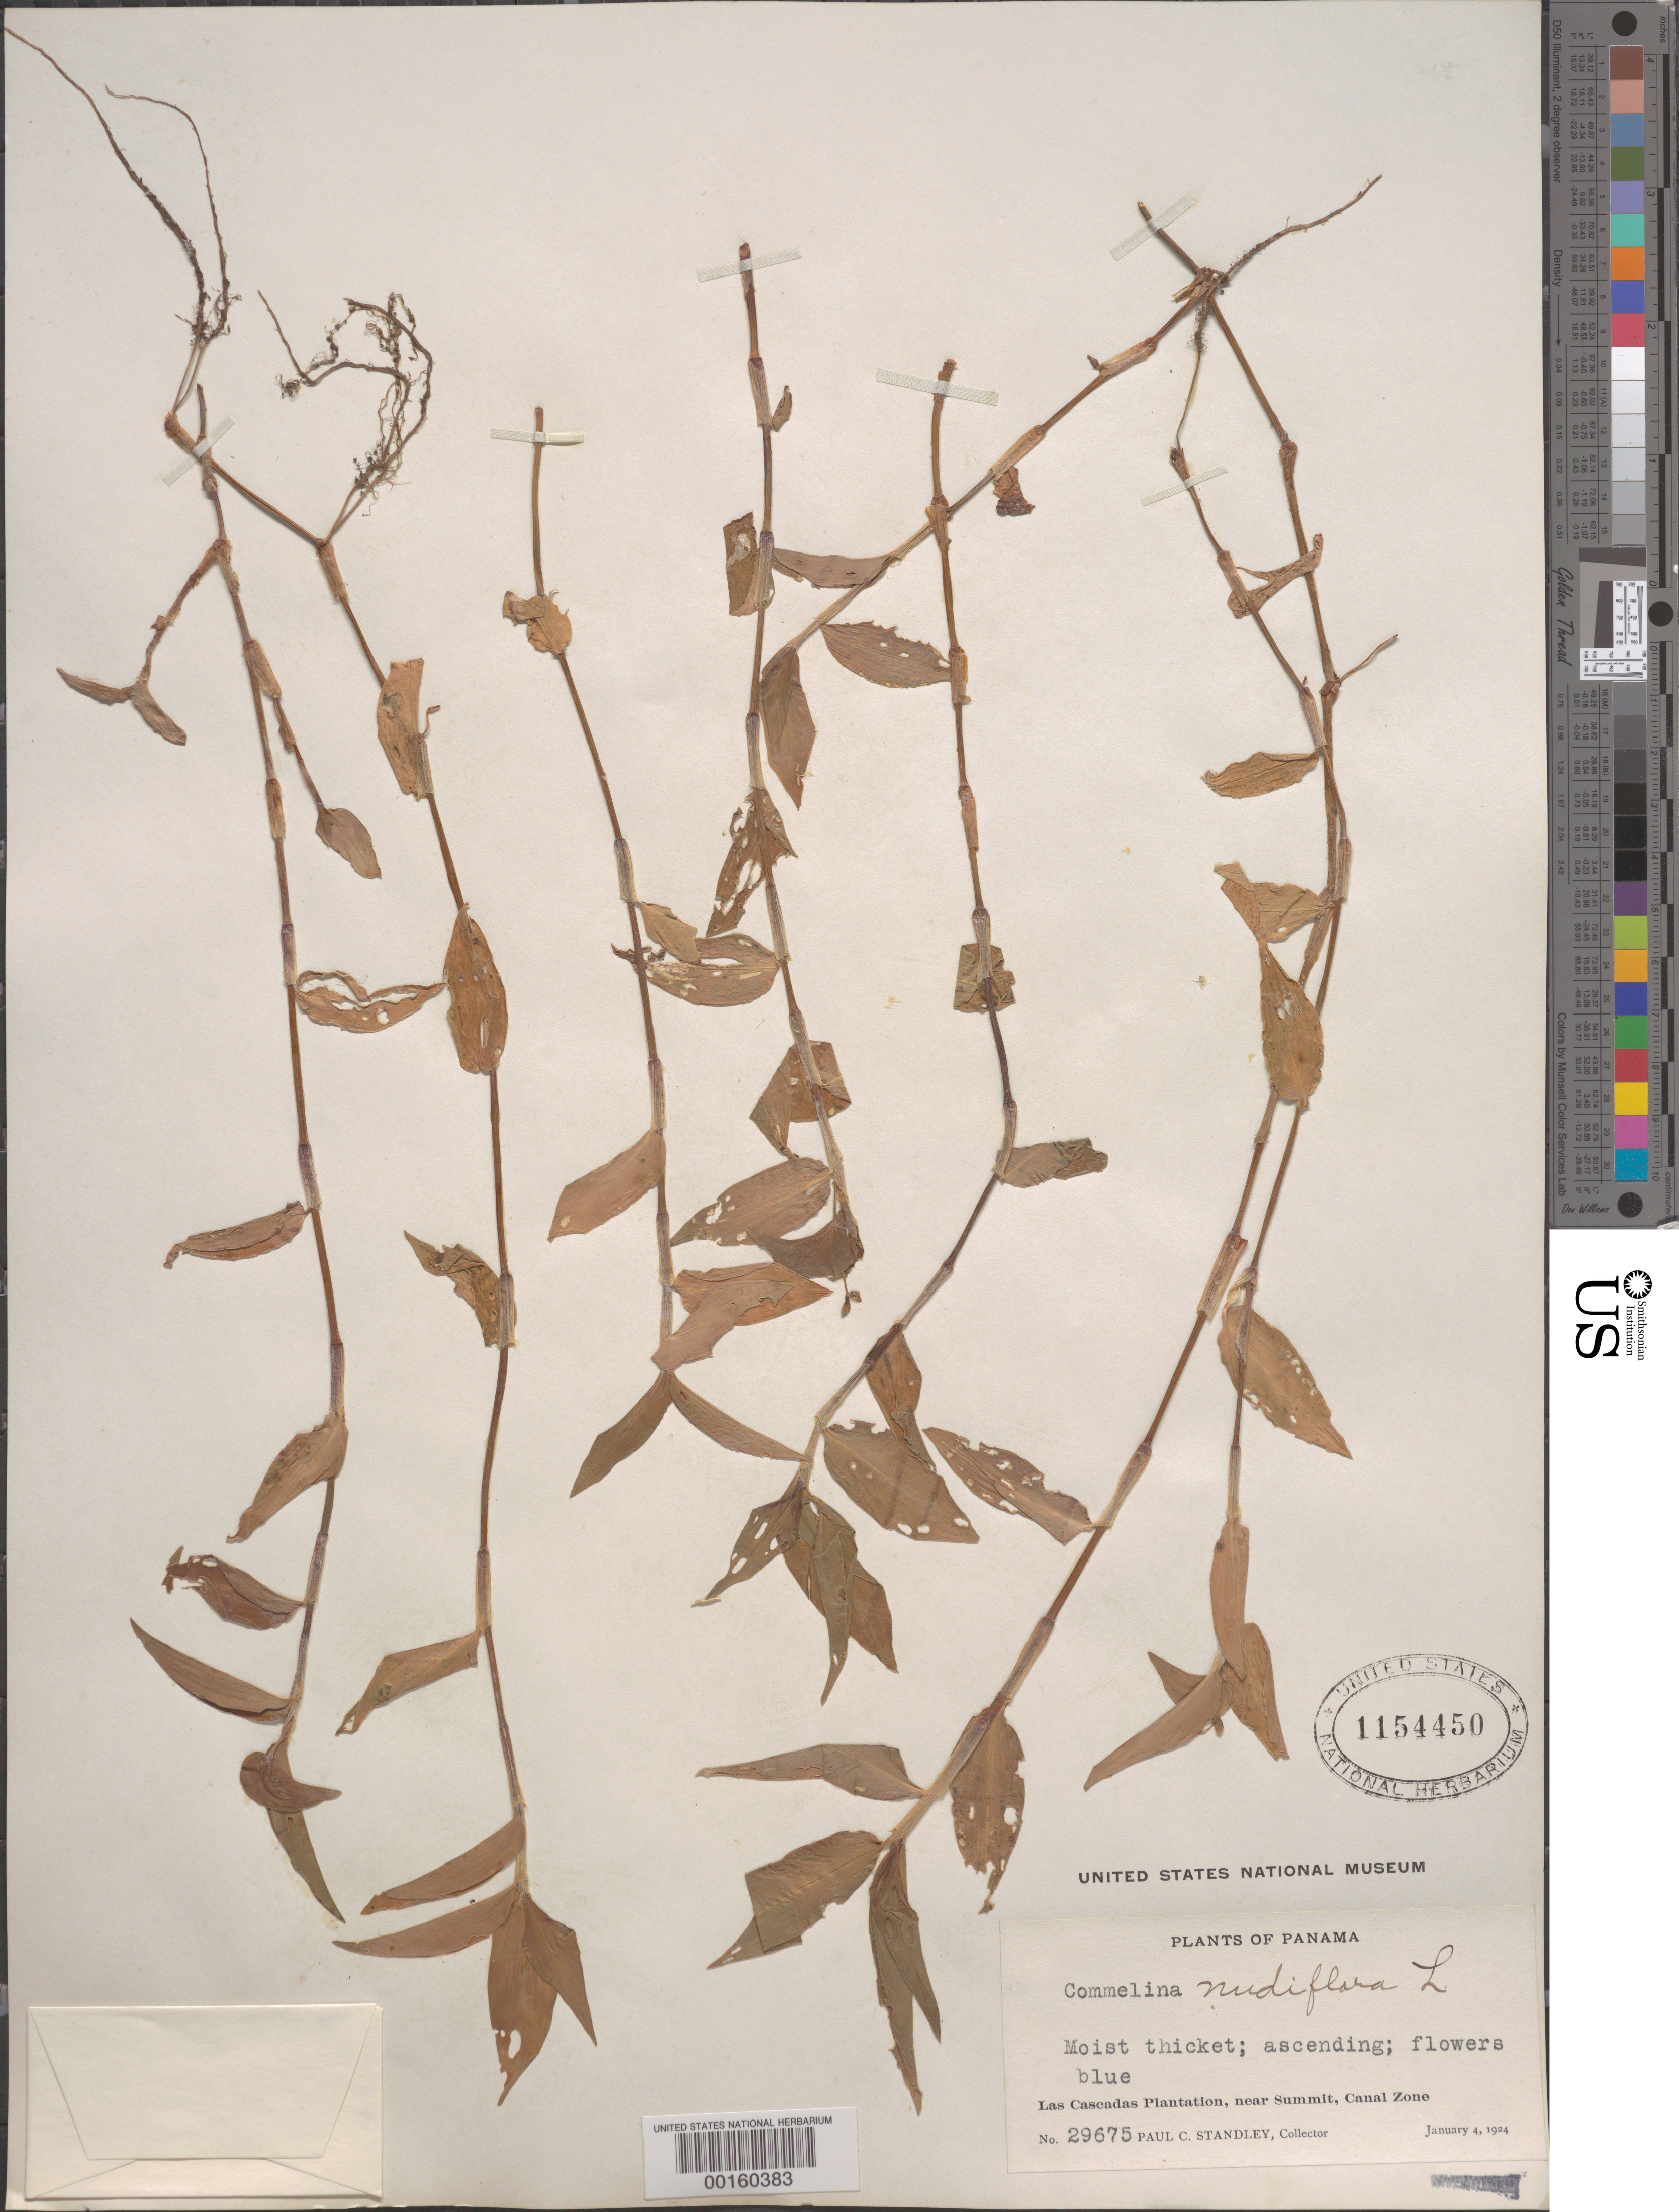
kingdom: Plantae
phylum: Tracheophyta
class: Liliopsida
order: Commelinales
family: Commelinaceae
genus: Commelina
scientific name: Commelina diffusa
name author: Burm. f.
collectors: P. C. Standley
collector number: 29675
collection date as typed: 04 Jan 1924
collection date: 1924-01-04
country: Panama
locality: Las Cascadas Plantation, near summit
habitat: Moist thicket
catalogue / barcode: US 1154450